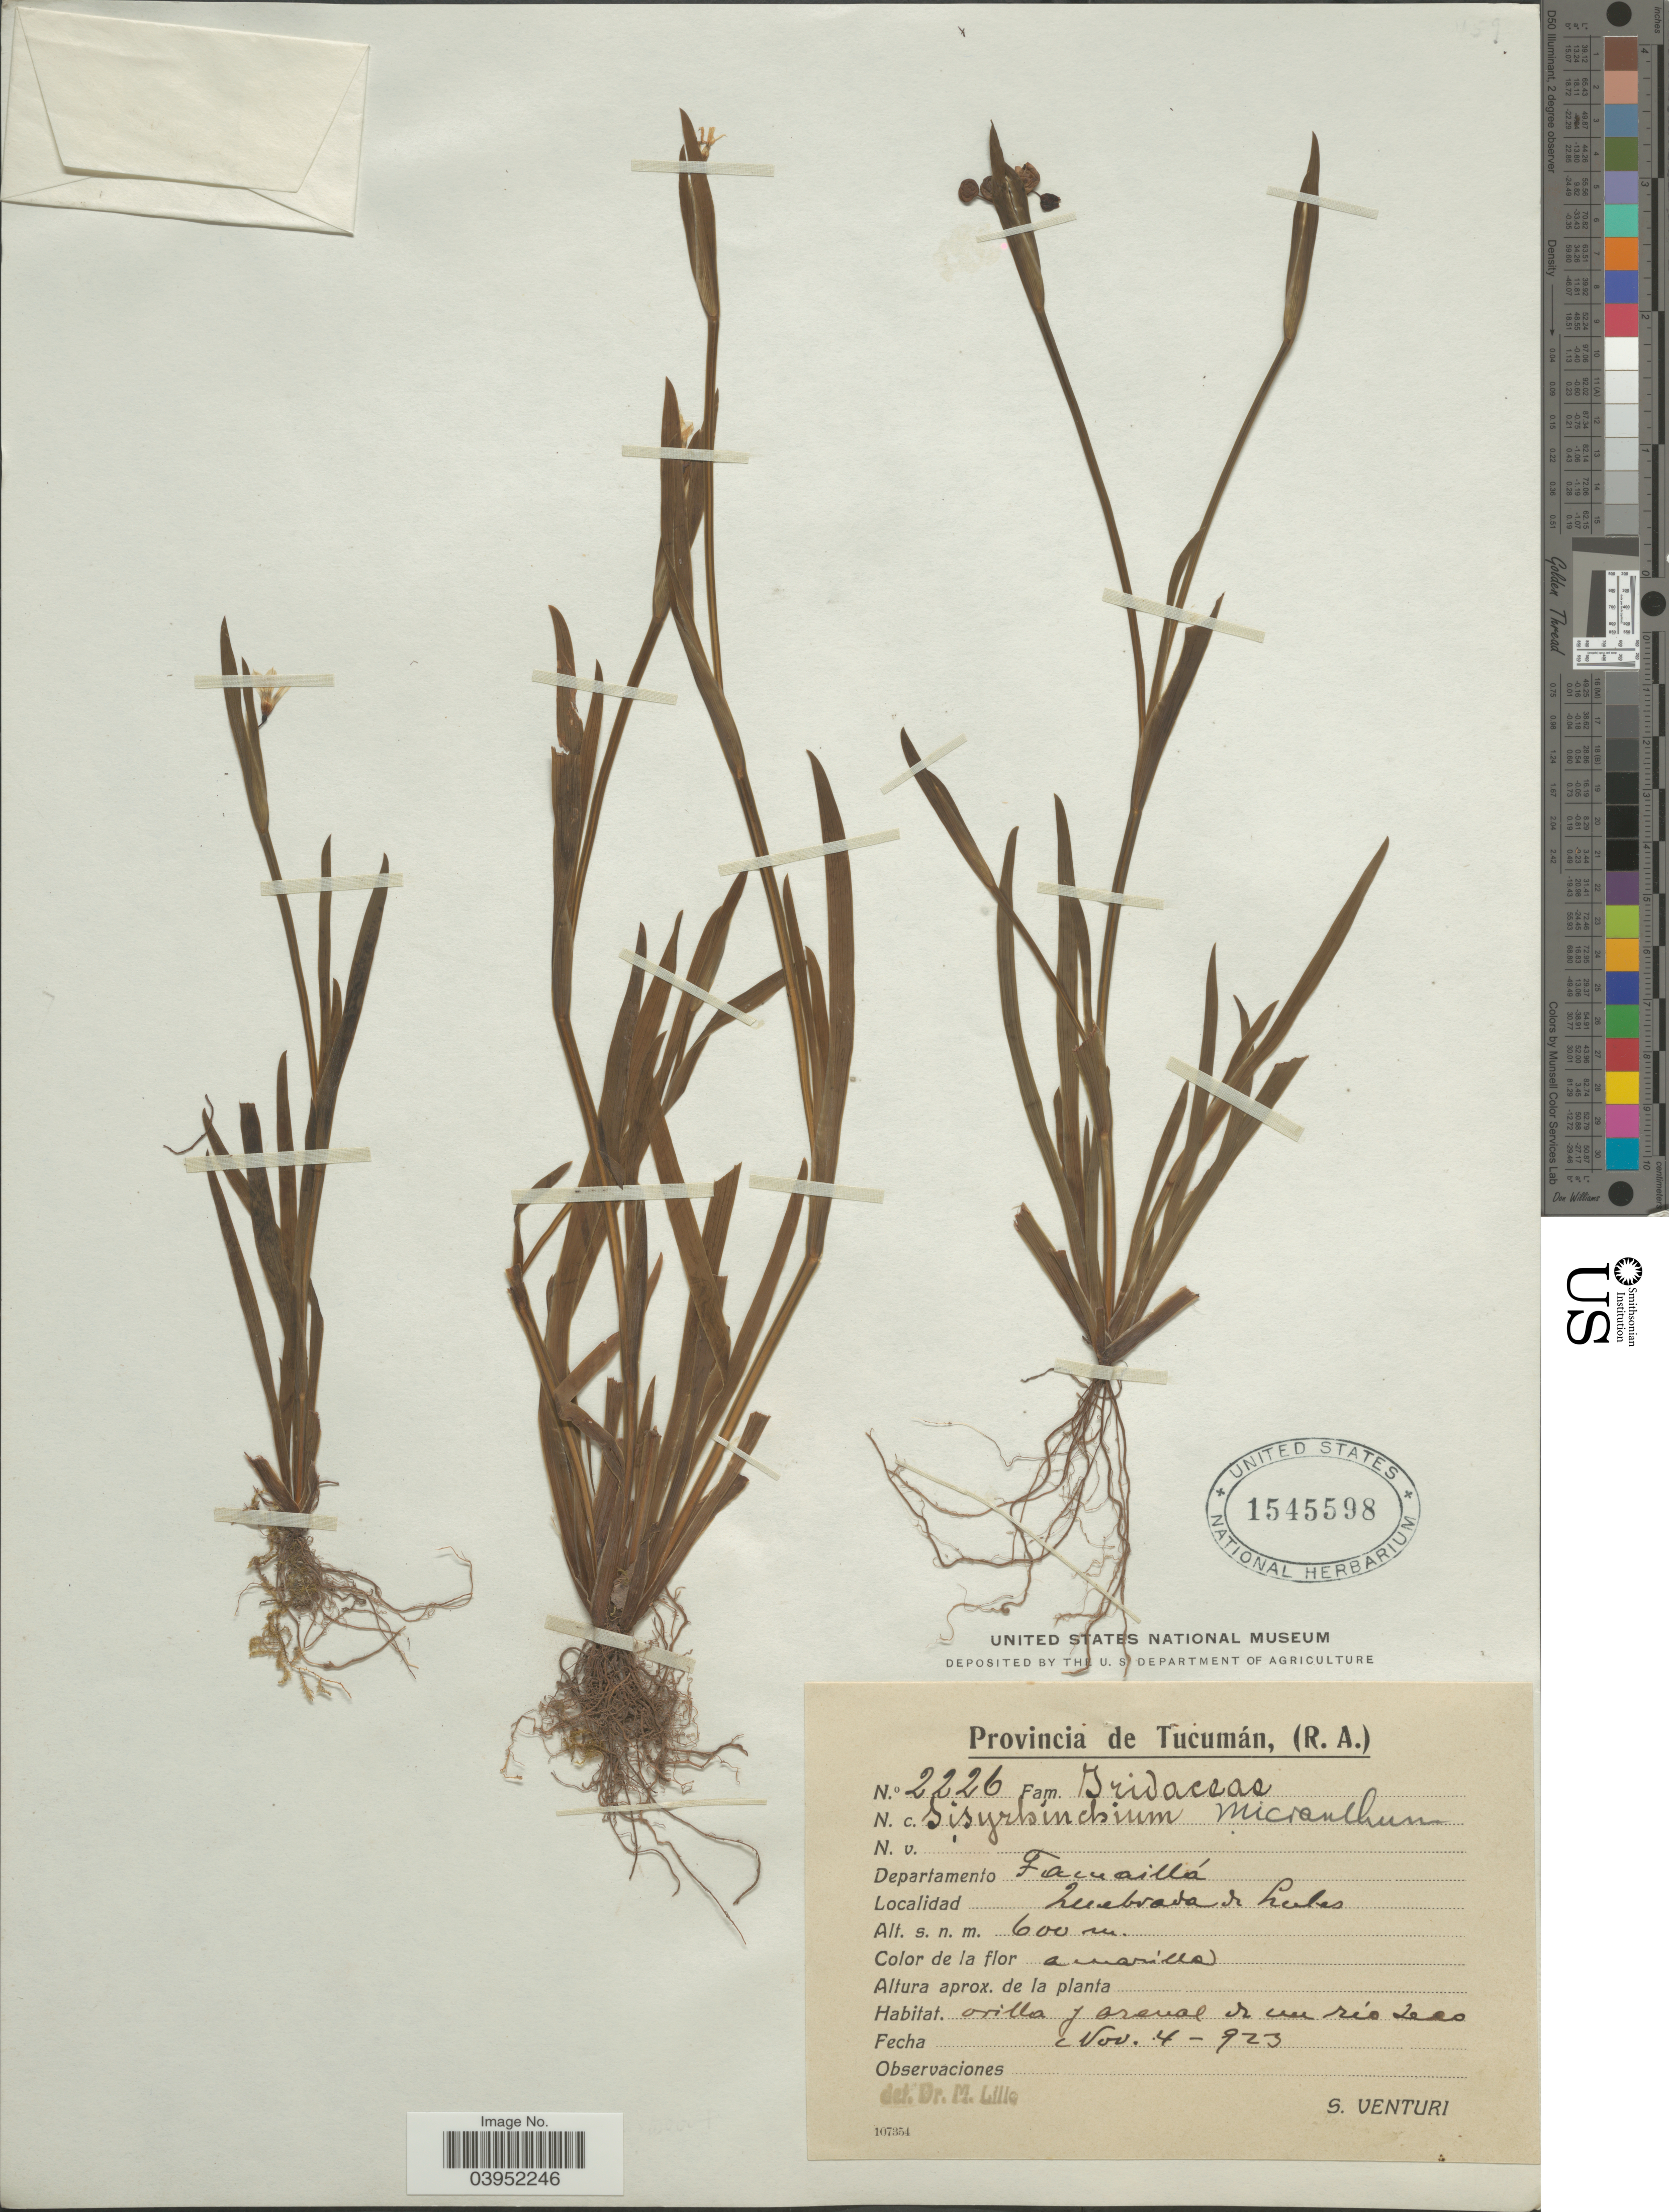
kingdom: Plantae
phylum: Tracheophyta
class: Liliopsida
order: Asparagales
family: Iridaceae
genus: Sisyrinchium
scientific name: Sisyrinchium micranthum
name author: Cav.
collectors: S. Venturi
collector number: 2226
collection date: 1923-11-04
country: Argentina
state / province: Tucuman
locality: Departamento Famaillá. Quebrada de Lules.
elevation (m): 600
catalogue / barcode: US 1545598